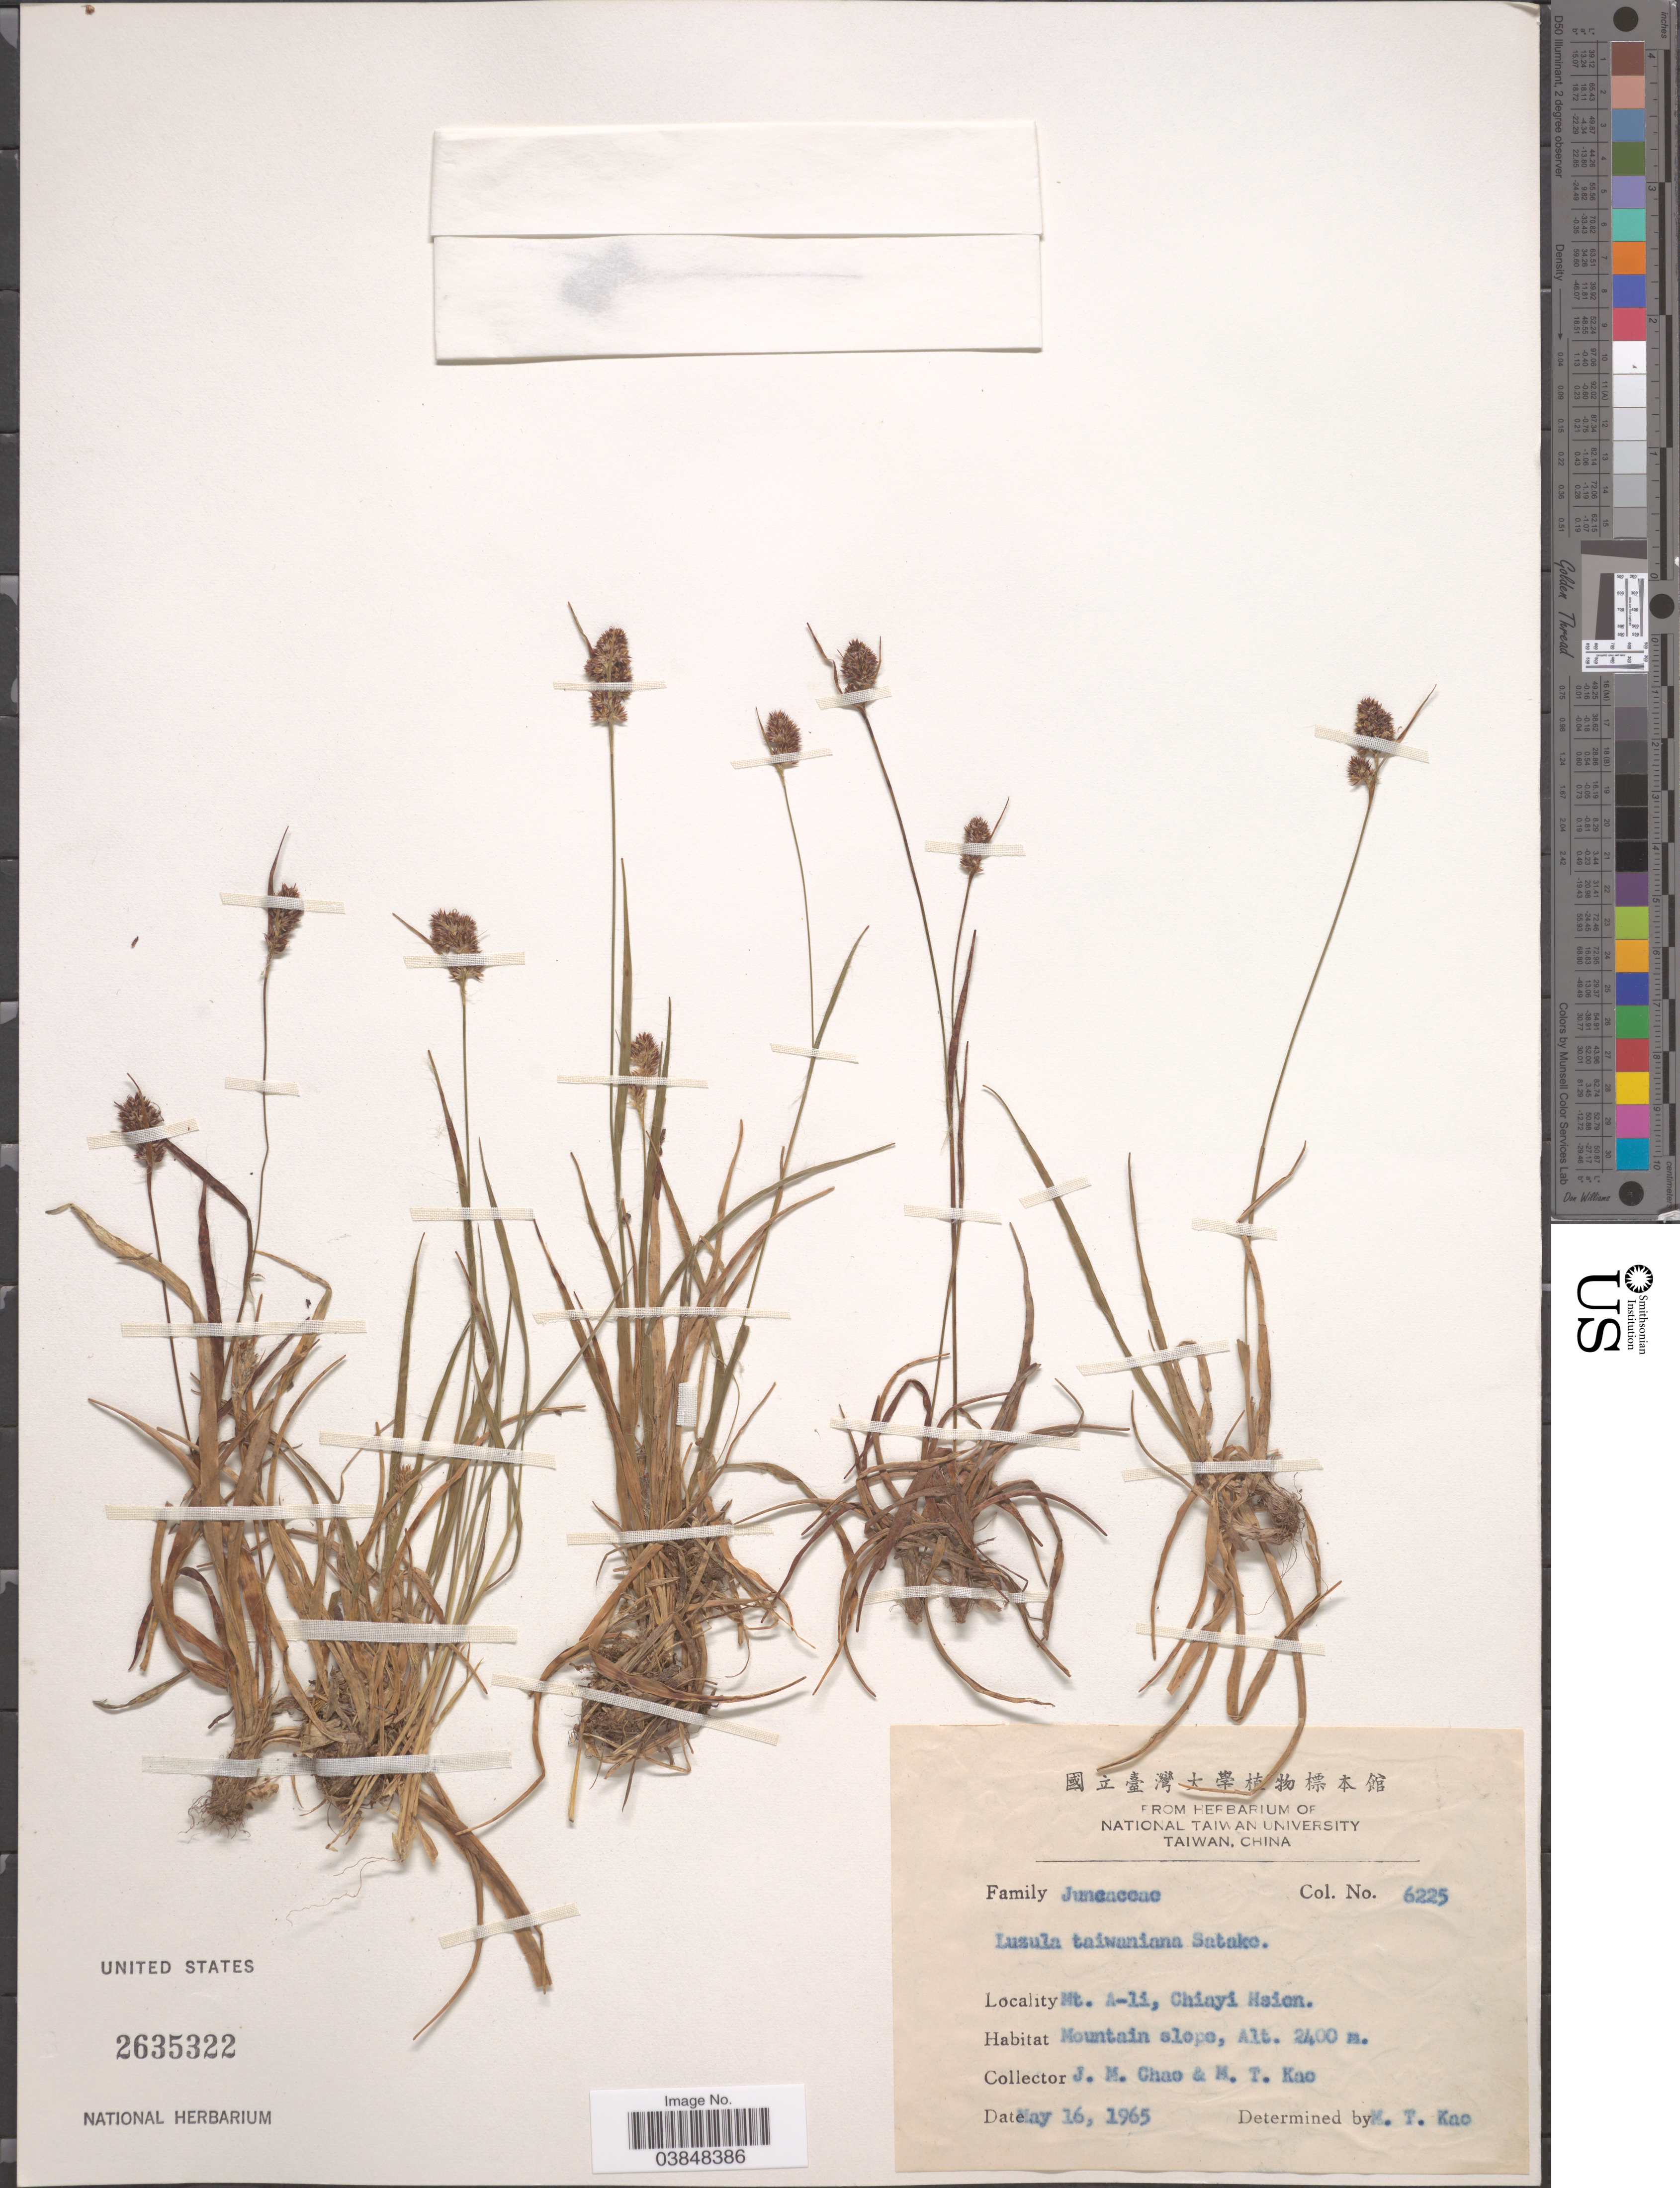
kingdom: Plantae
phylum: Tracheophyta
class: Liliopsida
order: Poales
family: Juncaceae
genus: Luzula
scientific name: Luzula taiwaniana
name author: Satake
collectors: J. Chao & M. T. Kao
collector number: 6225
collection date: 1965-05-16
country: Taiwan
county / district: Chiayi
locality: Mt. A-li, Chiayi Hsien. Mountain slope.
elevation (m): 2400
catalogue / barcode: US 2635322